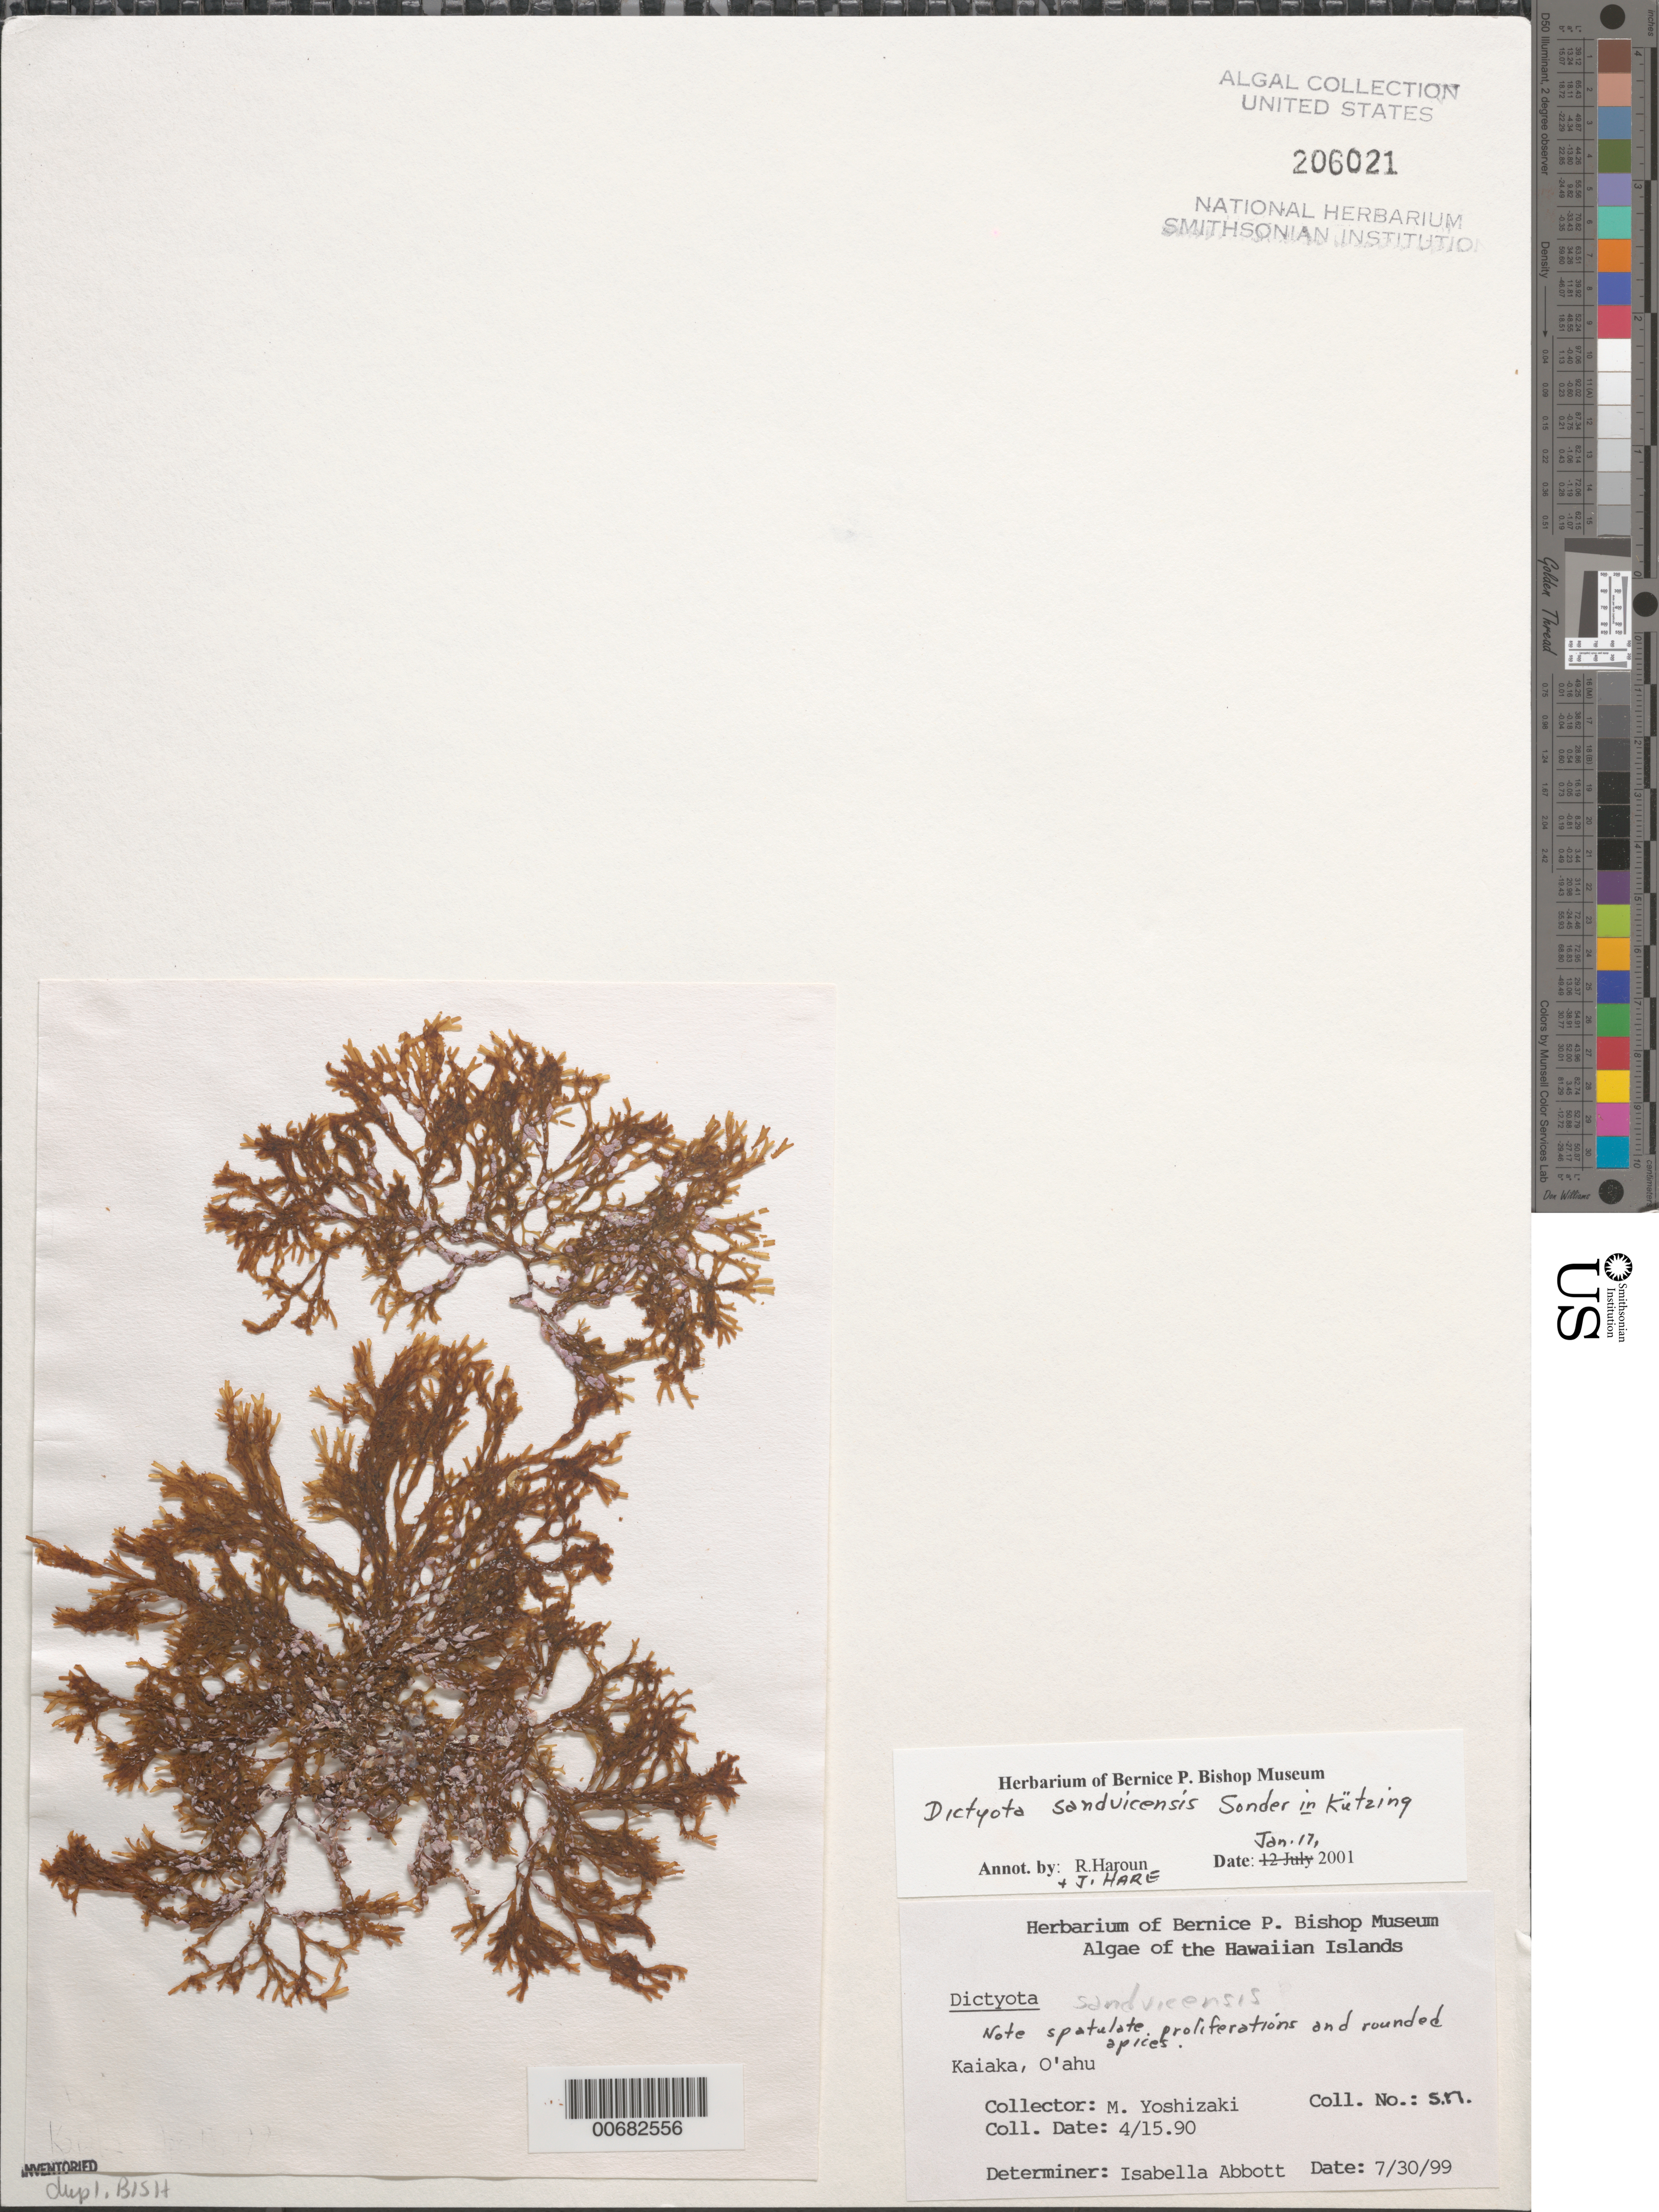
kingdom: Chromista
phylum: Ochrophyta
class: Phaeophyceae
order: Dictyotales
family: Dictyotaceae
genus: Dictyota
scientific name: Dictyota sandvicensis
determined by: Hare, Joan C.; Haroun, Ricardo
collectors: M. Yoshizaki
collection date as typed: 15 Apr 1990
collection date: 1990-04-15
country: United States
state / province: Hawaii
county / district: Honolulu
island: Oahu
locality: Kaiaka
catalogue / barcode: US 206021